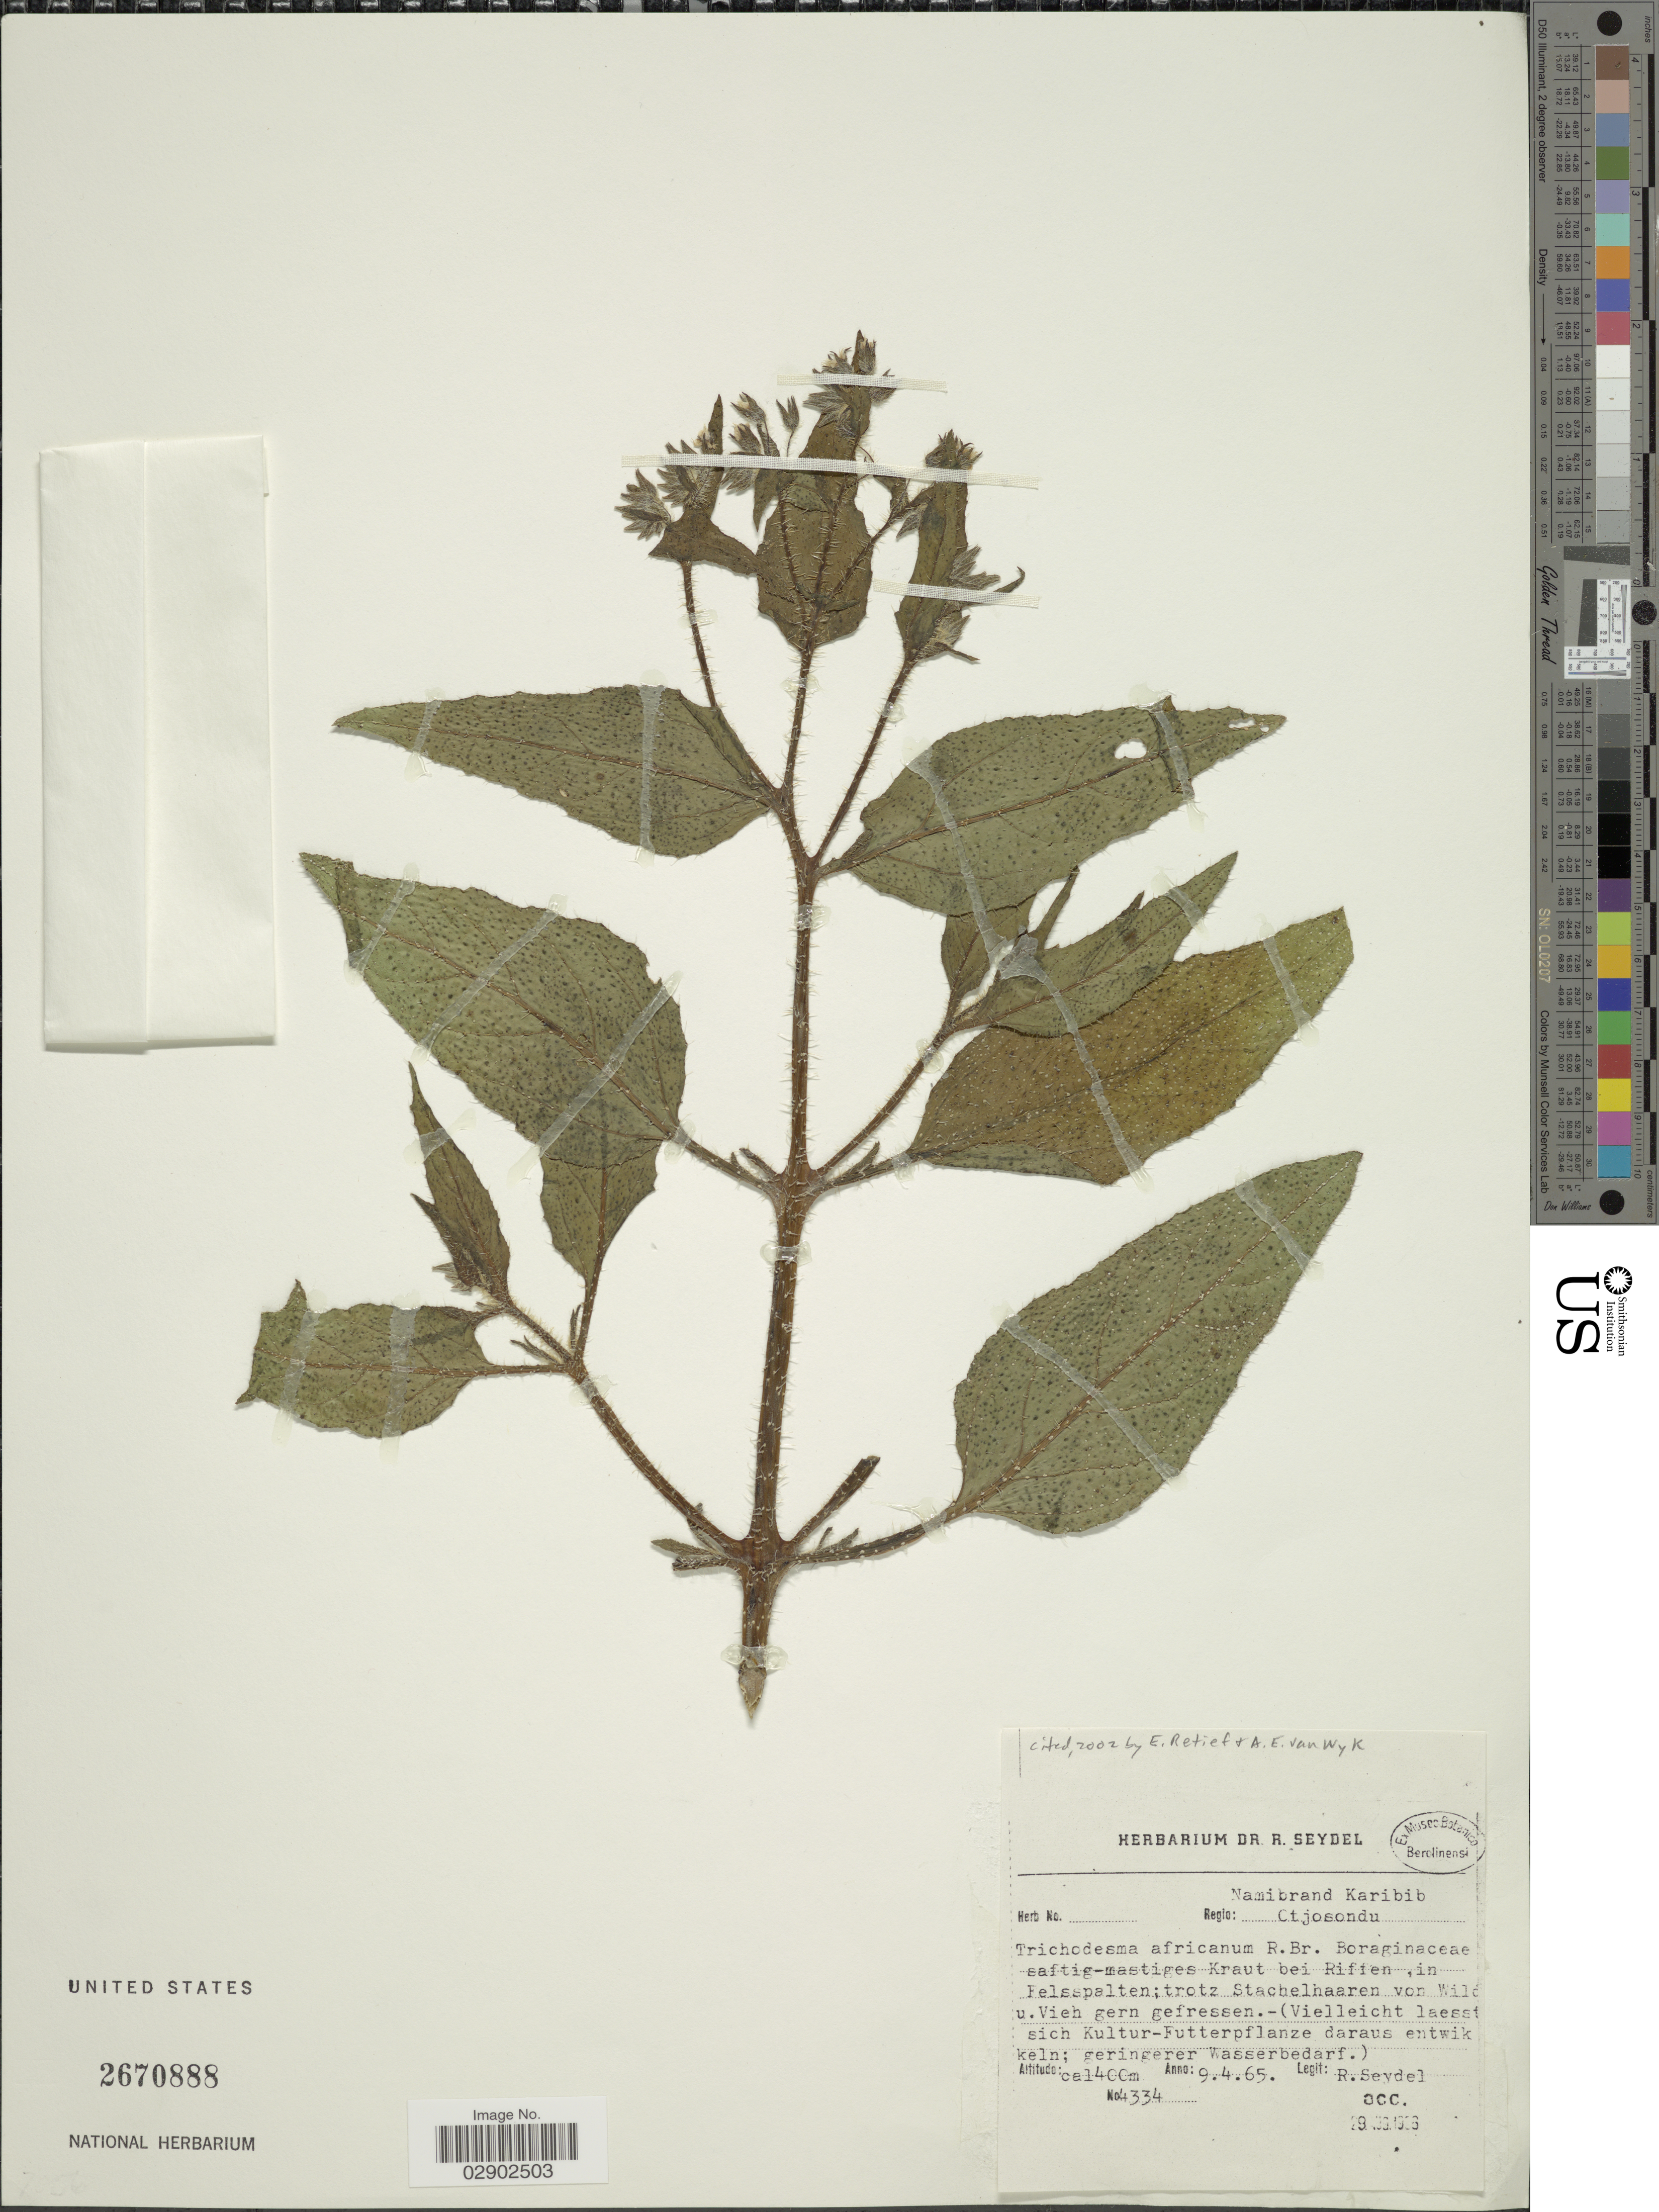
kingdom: Plantae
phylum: Tracheophyta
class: Magnoliopsida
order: Boraginales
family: Boraginaceae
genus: Trichodesma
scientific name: Trichodesma africanum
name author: (L.) Sm.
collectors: R. Seydel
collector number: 4334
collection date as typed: Transcribed d/m/y: 9/4/65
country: Namibia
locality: Namibrand Karibib. Regio: Otjosondu.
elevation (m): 1400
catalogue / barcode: US 2670888